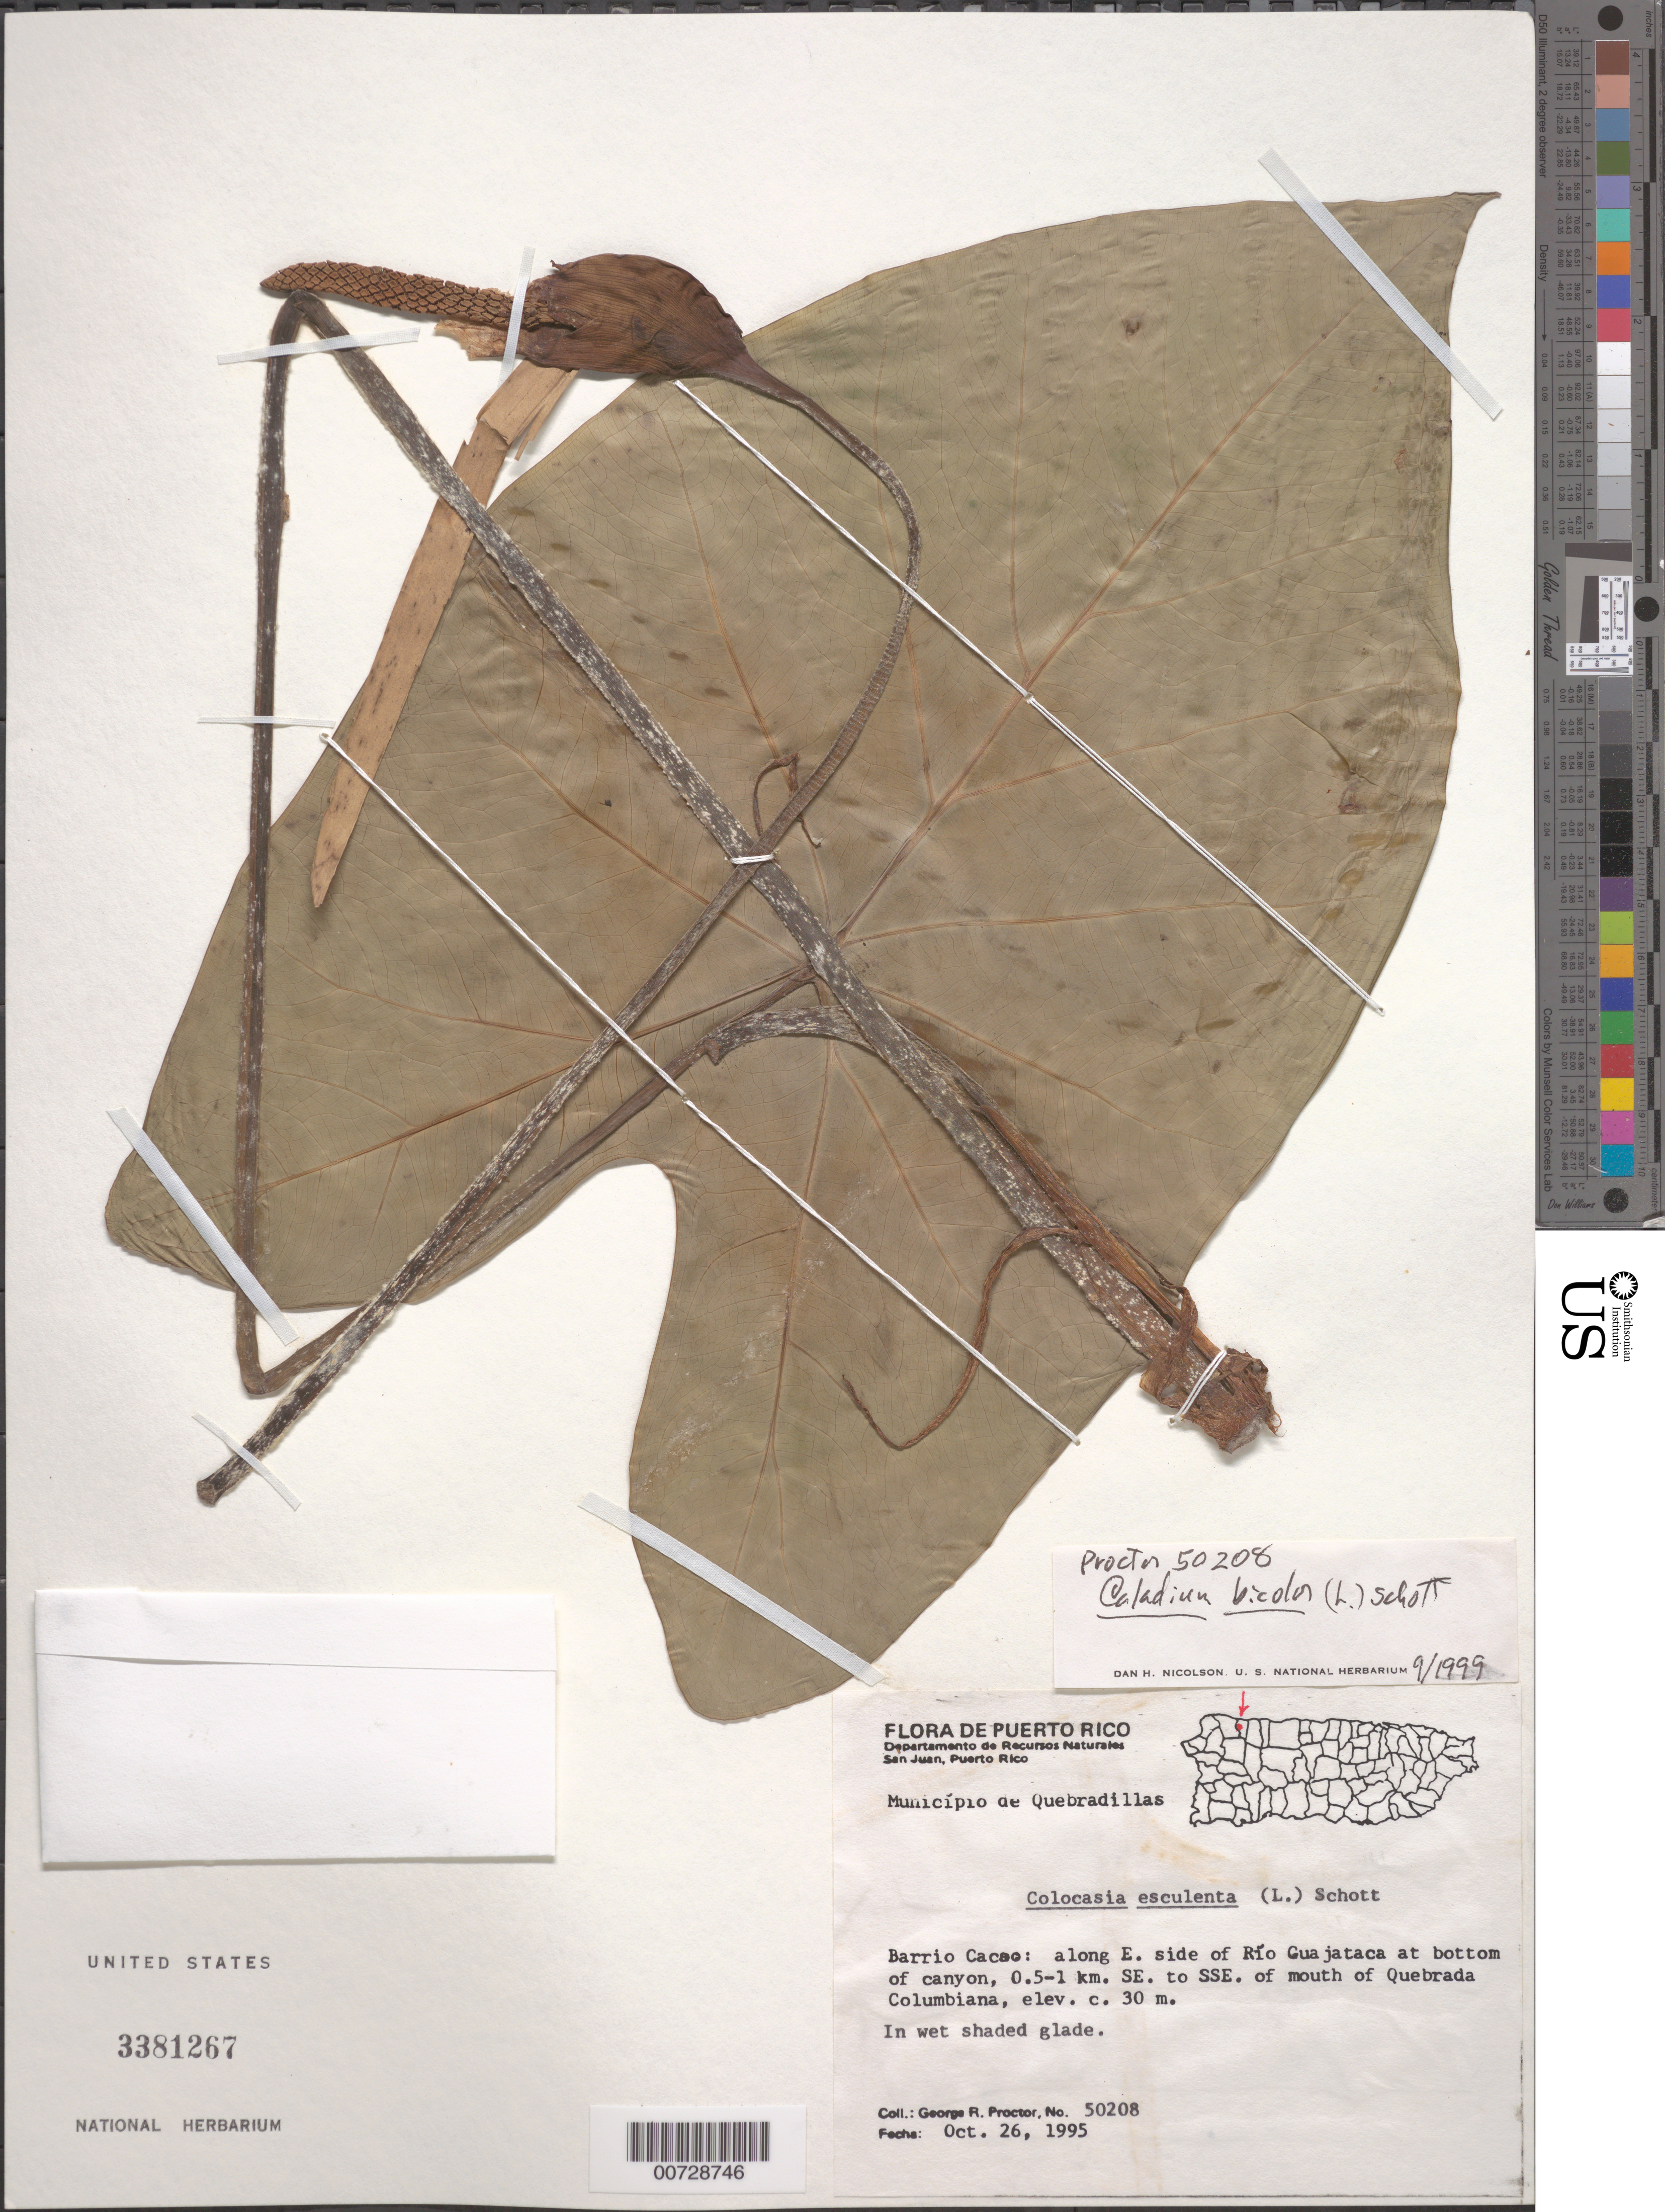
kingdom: Plantae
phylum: Tracheophyta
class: Liliopsida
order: Alismatales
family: Araceae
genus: Caladium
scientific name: Caladium bicolor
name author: (Aiton) Vent.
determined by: Nicolson, Dan H.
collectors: G. R. Proctor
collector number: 50208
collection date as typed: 26 Oct 1995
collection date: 1995-10-26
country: Puerto Rico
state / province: Quebradillas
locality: Barrio Cacao: along E side of Río Guajataca at bottom of canyon, 0.5-1 km SE to SSE of mouth of Quebrada Columbiana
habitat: In wet shaded glade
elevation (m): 30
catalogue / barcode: US 3381267